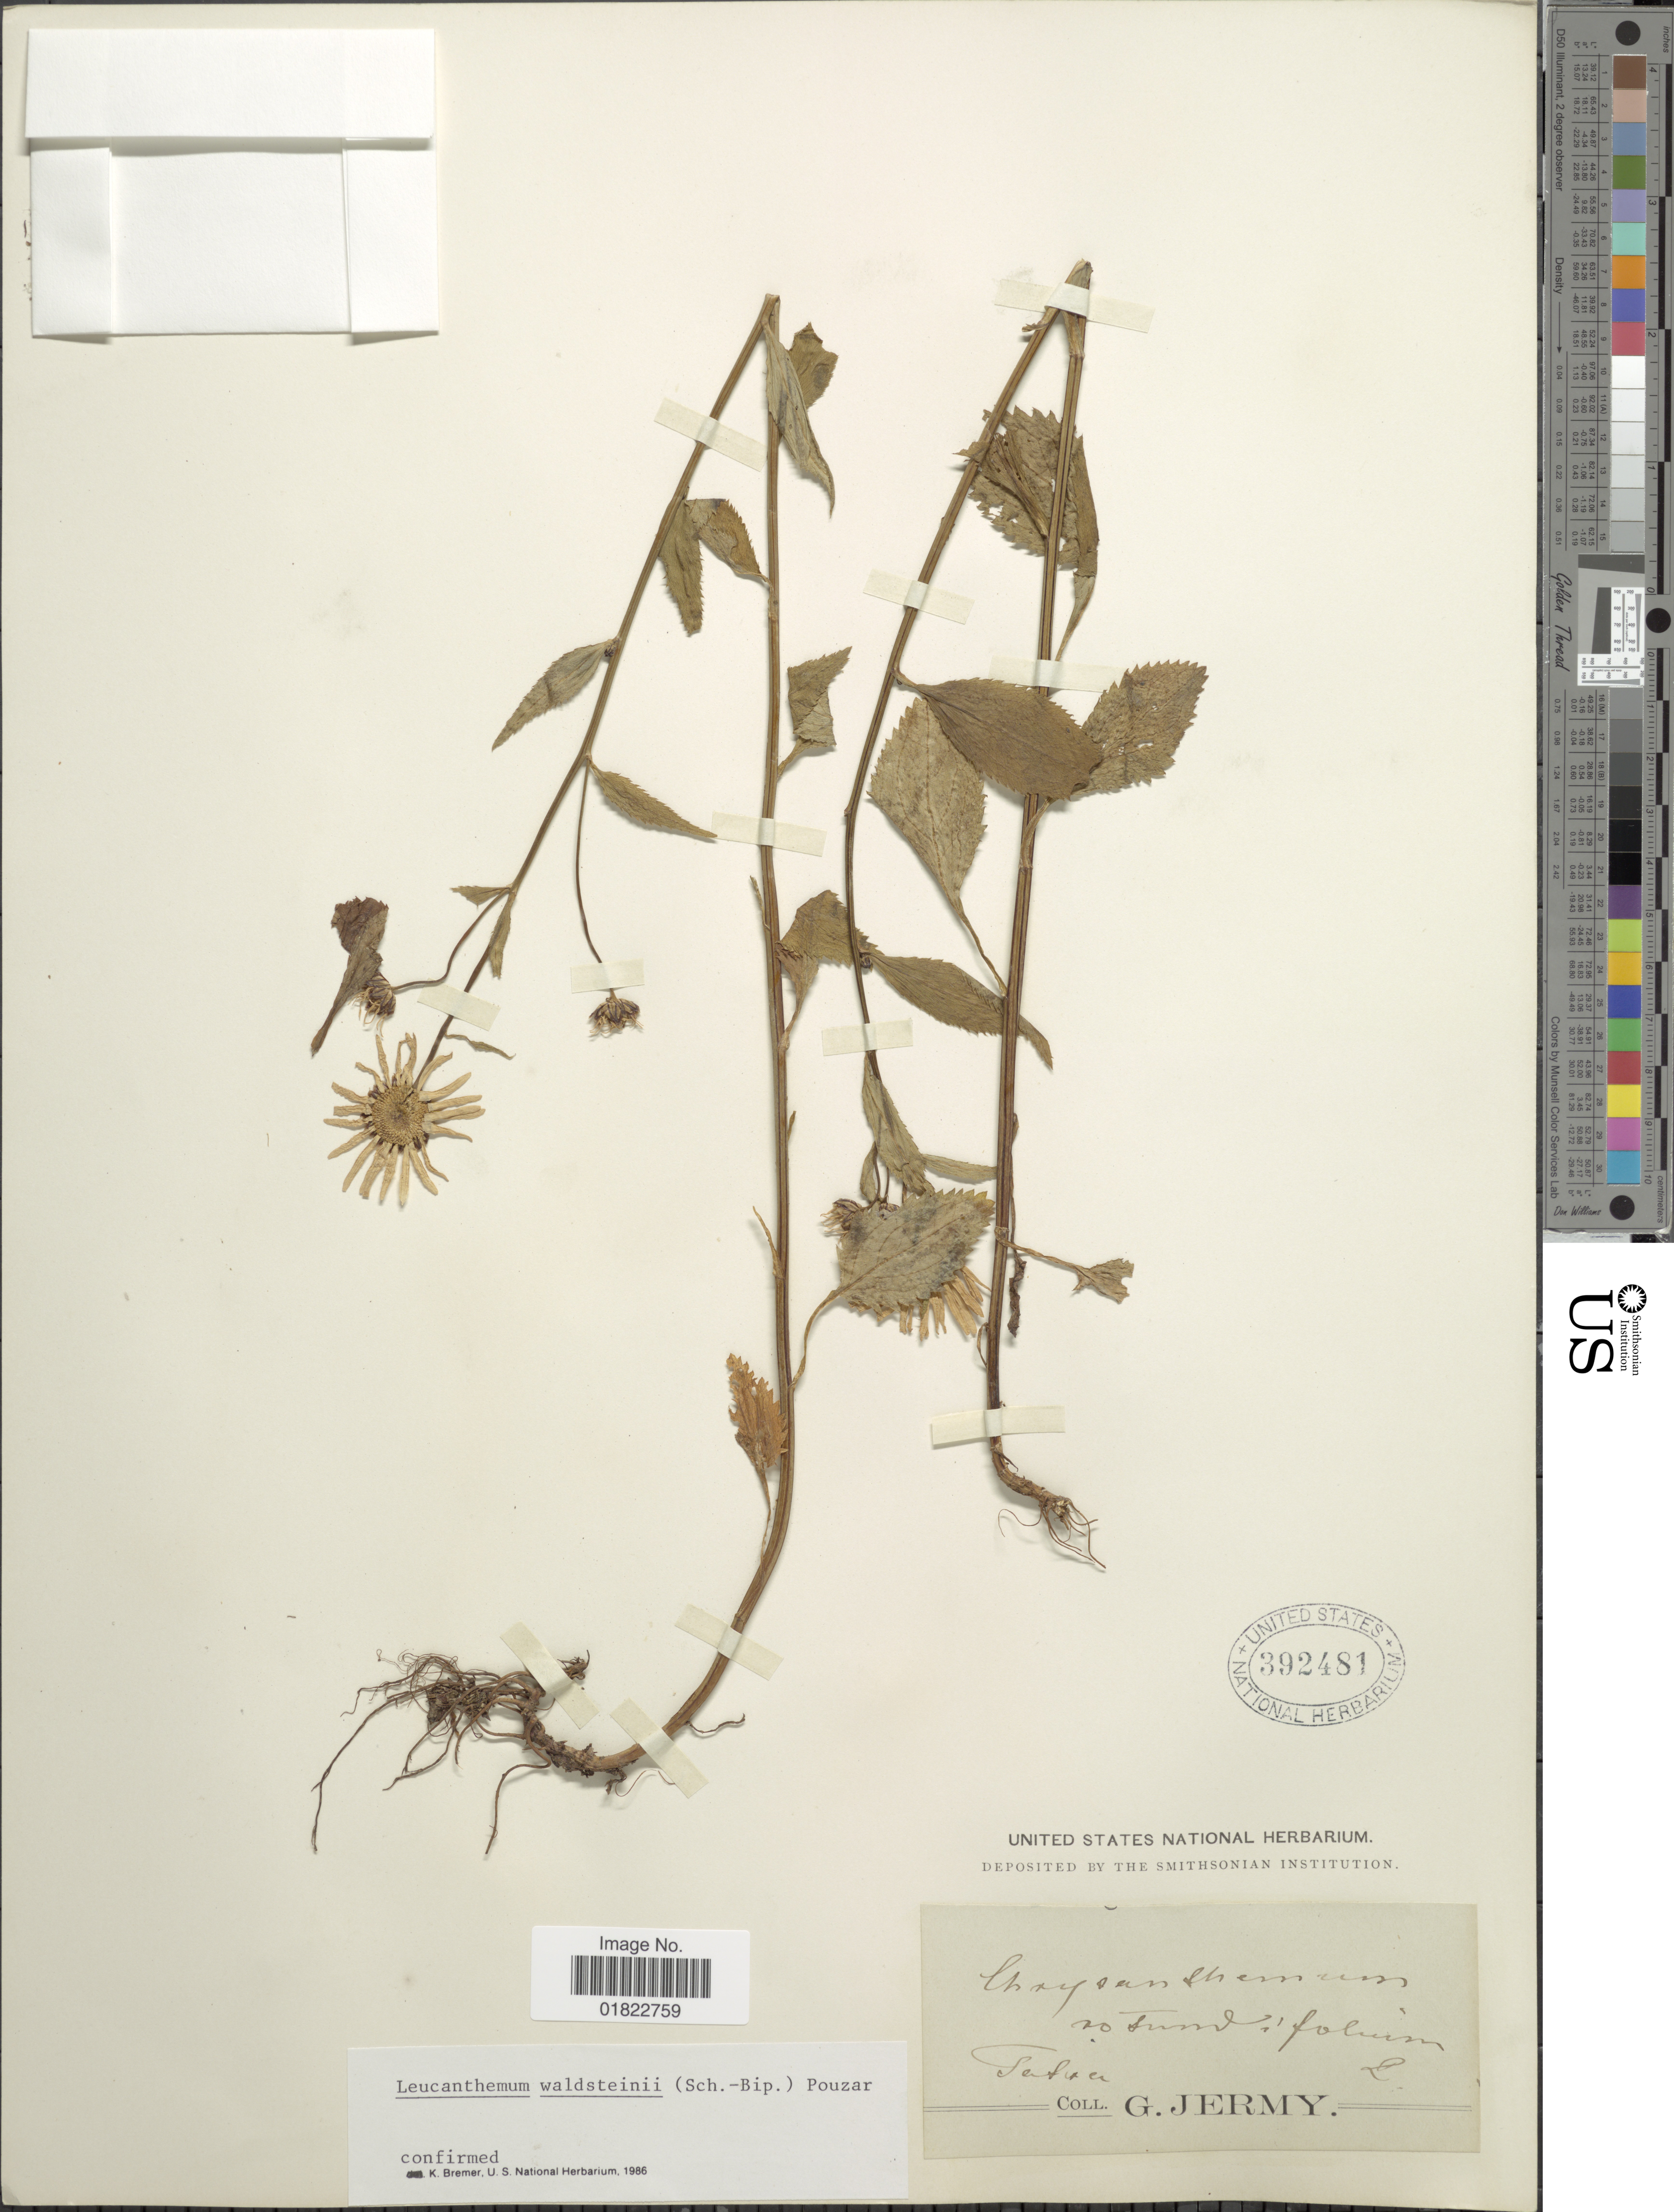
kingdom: Plantae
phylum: Tracheophyta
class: Magnoliopsida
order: Asterales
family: Asteraceae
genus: Leucanthemum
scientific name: Leucanthemum waldsteinii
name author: (Sch. Bip.) Pouzar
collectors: G. Jermy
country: Hungary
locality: Tatra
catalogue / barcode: US 392481